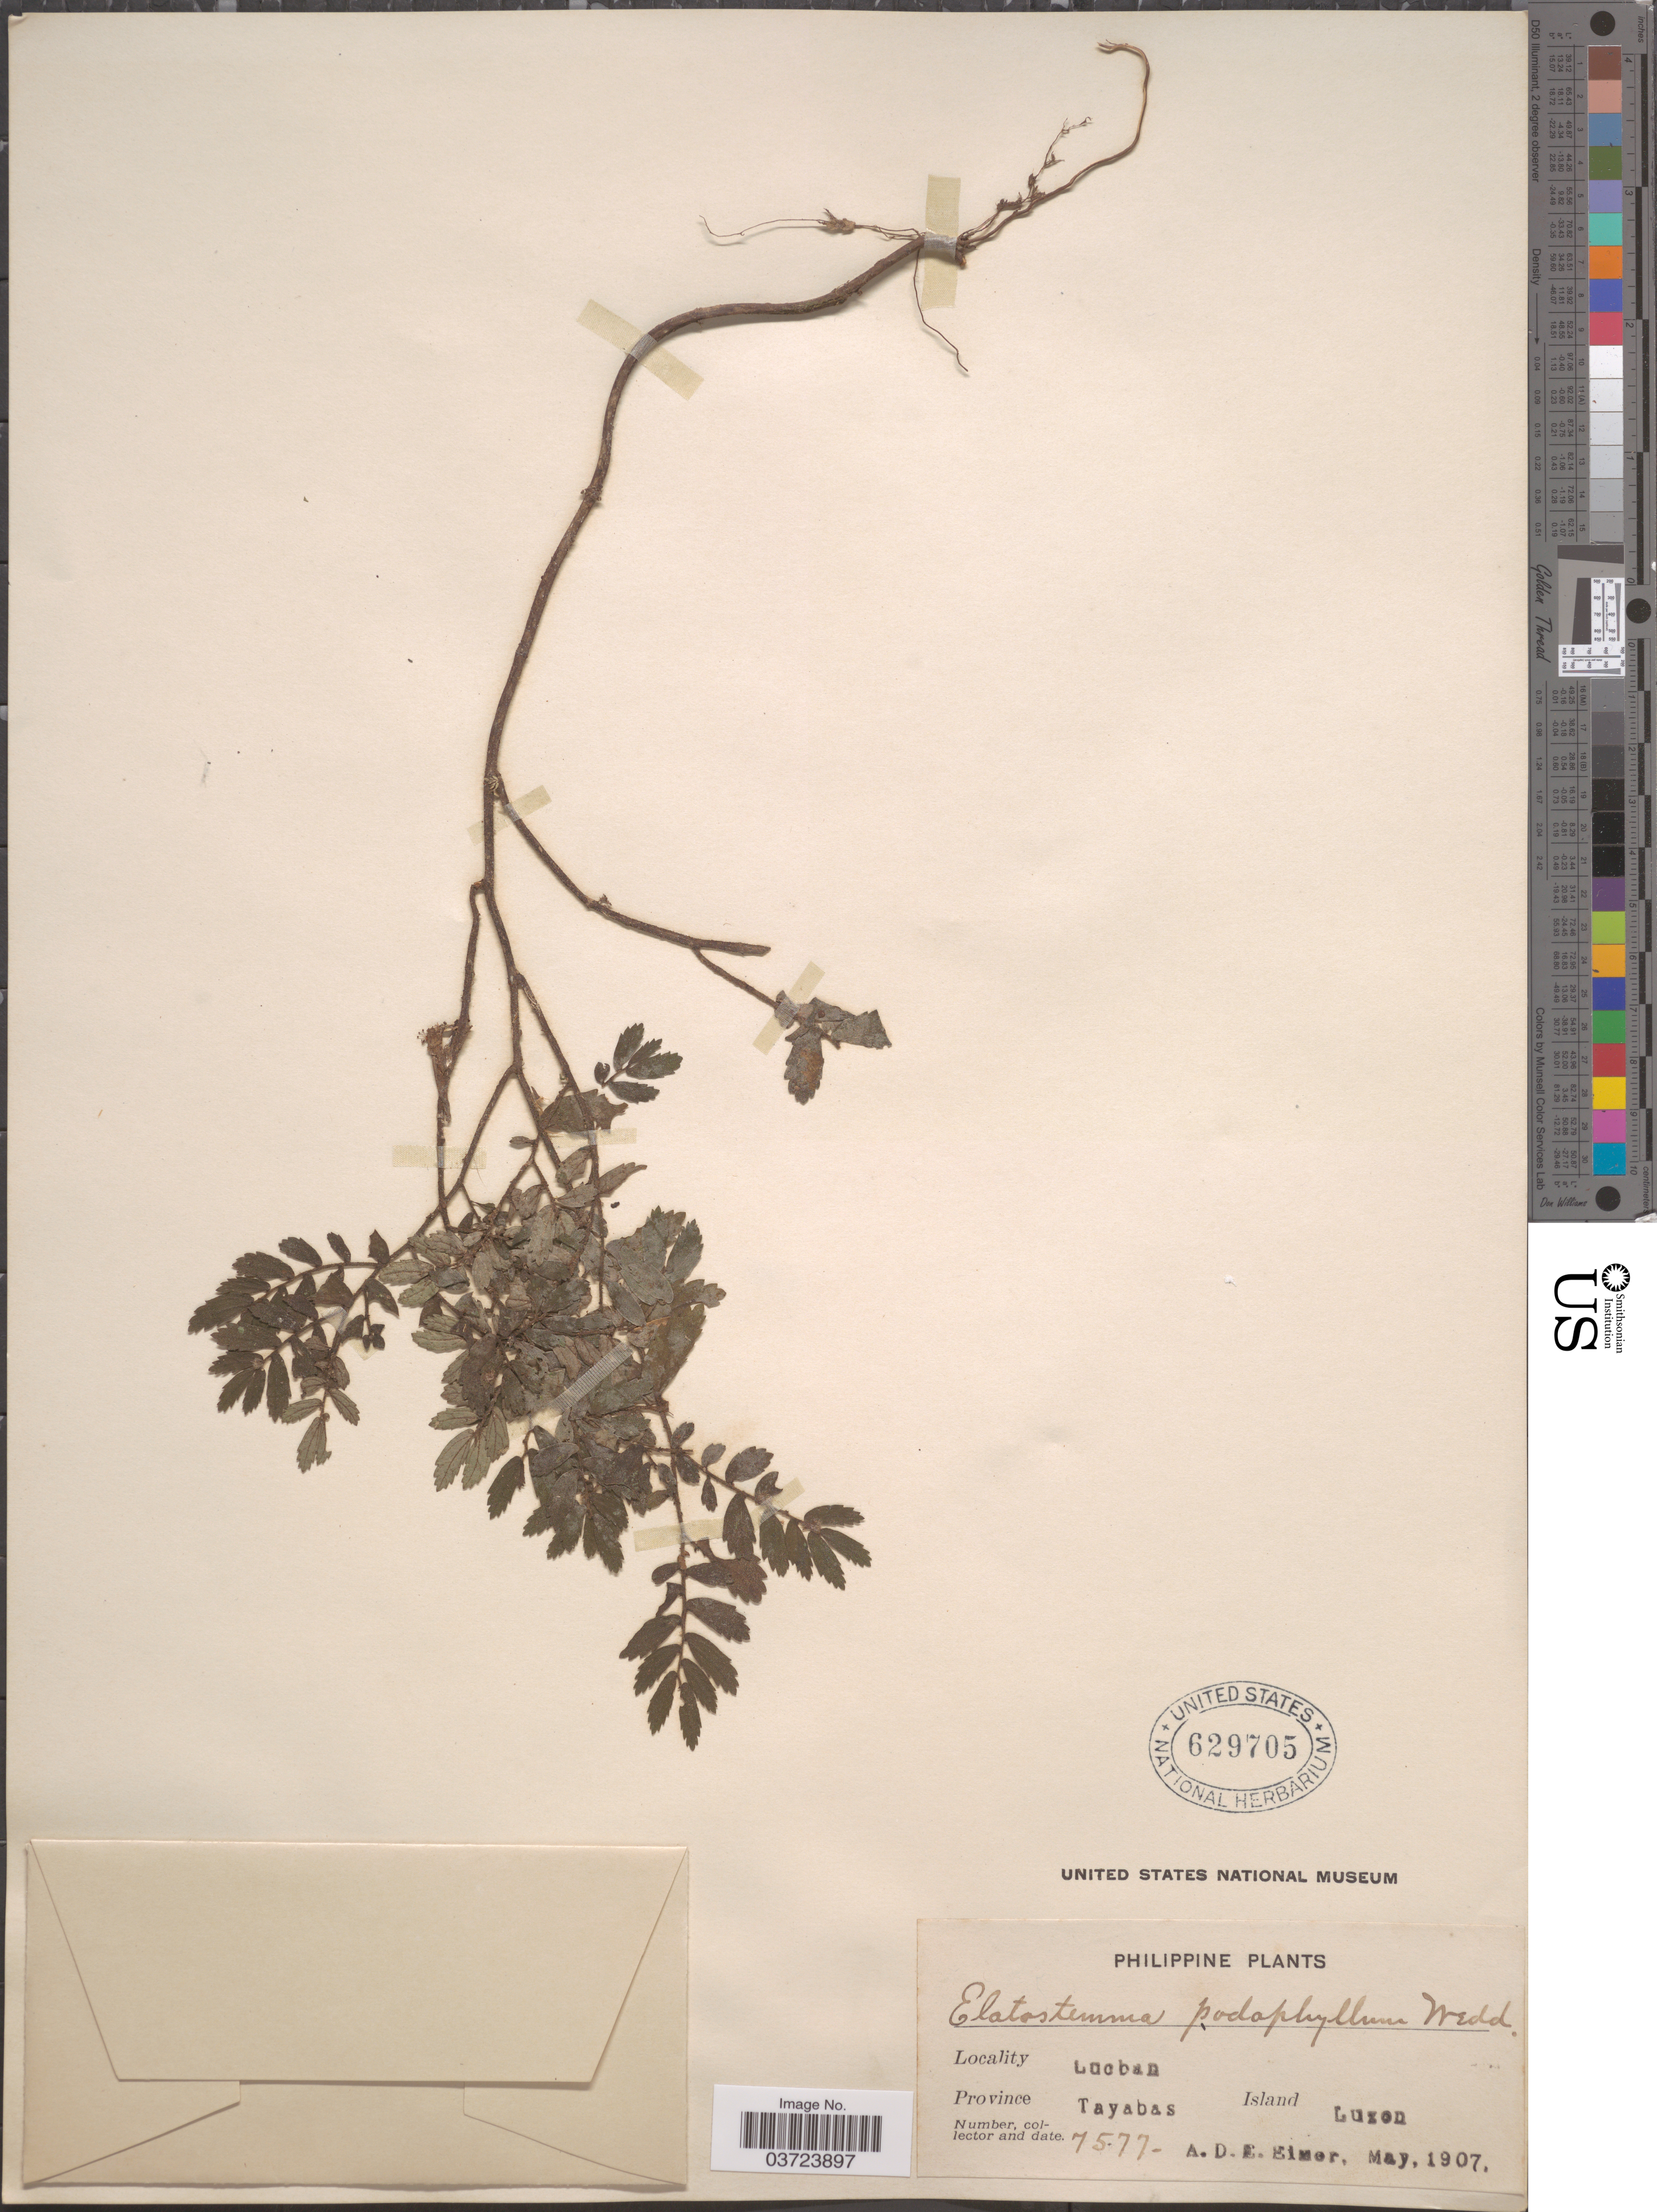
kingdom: Plantae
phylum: Tracheophyta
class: Magnoliopsida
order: Rosales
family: Urticaceae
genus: Elatostema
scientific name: Elatostema podophyllum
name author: Wedd.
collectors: A. D. E. Elmer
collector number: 7577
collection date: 1907-05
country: Philippines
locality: Locban. Province Tayabas. Island Luzon.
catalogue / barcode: US 629705